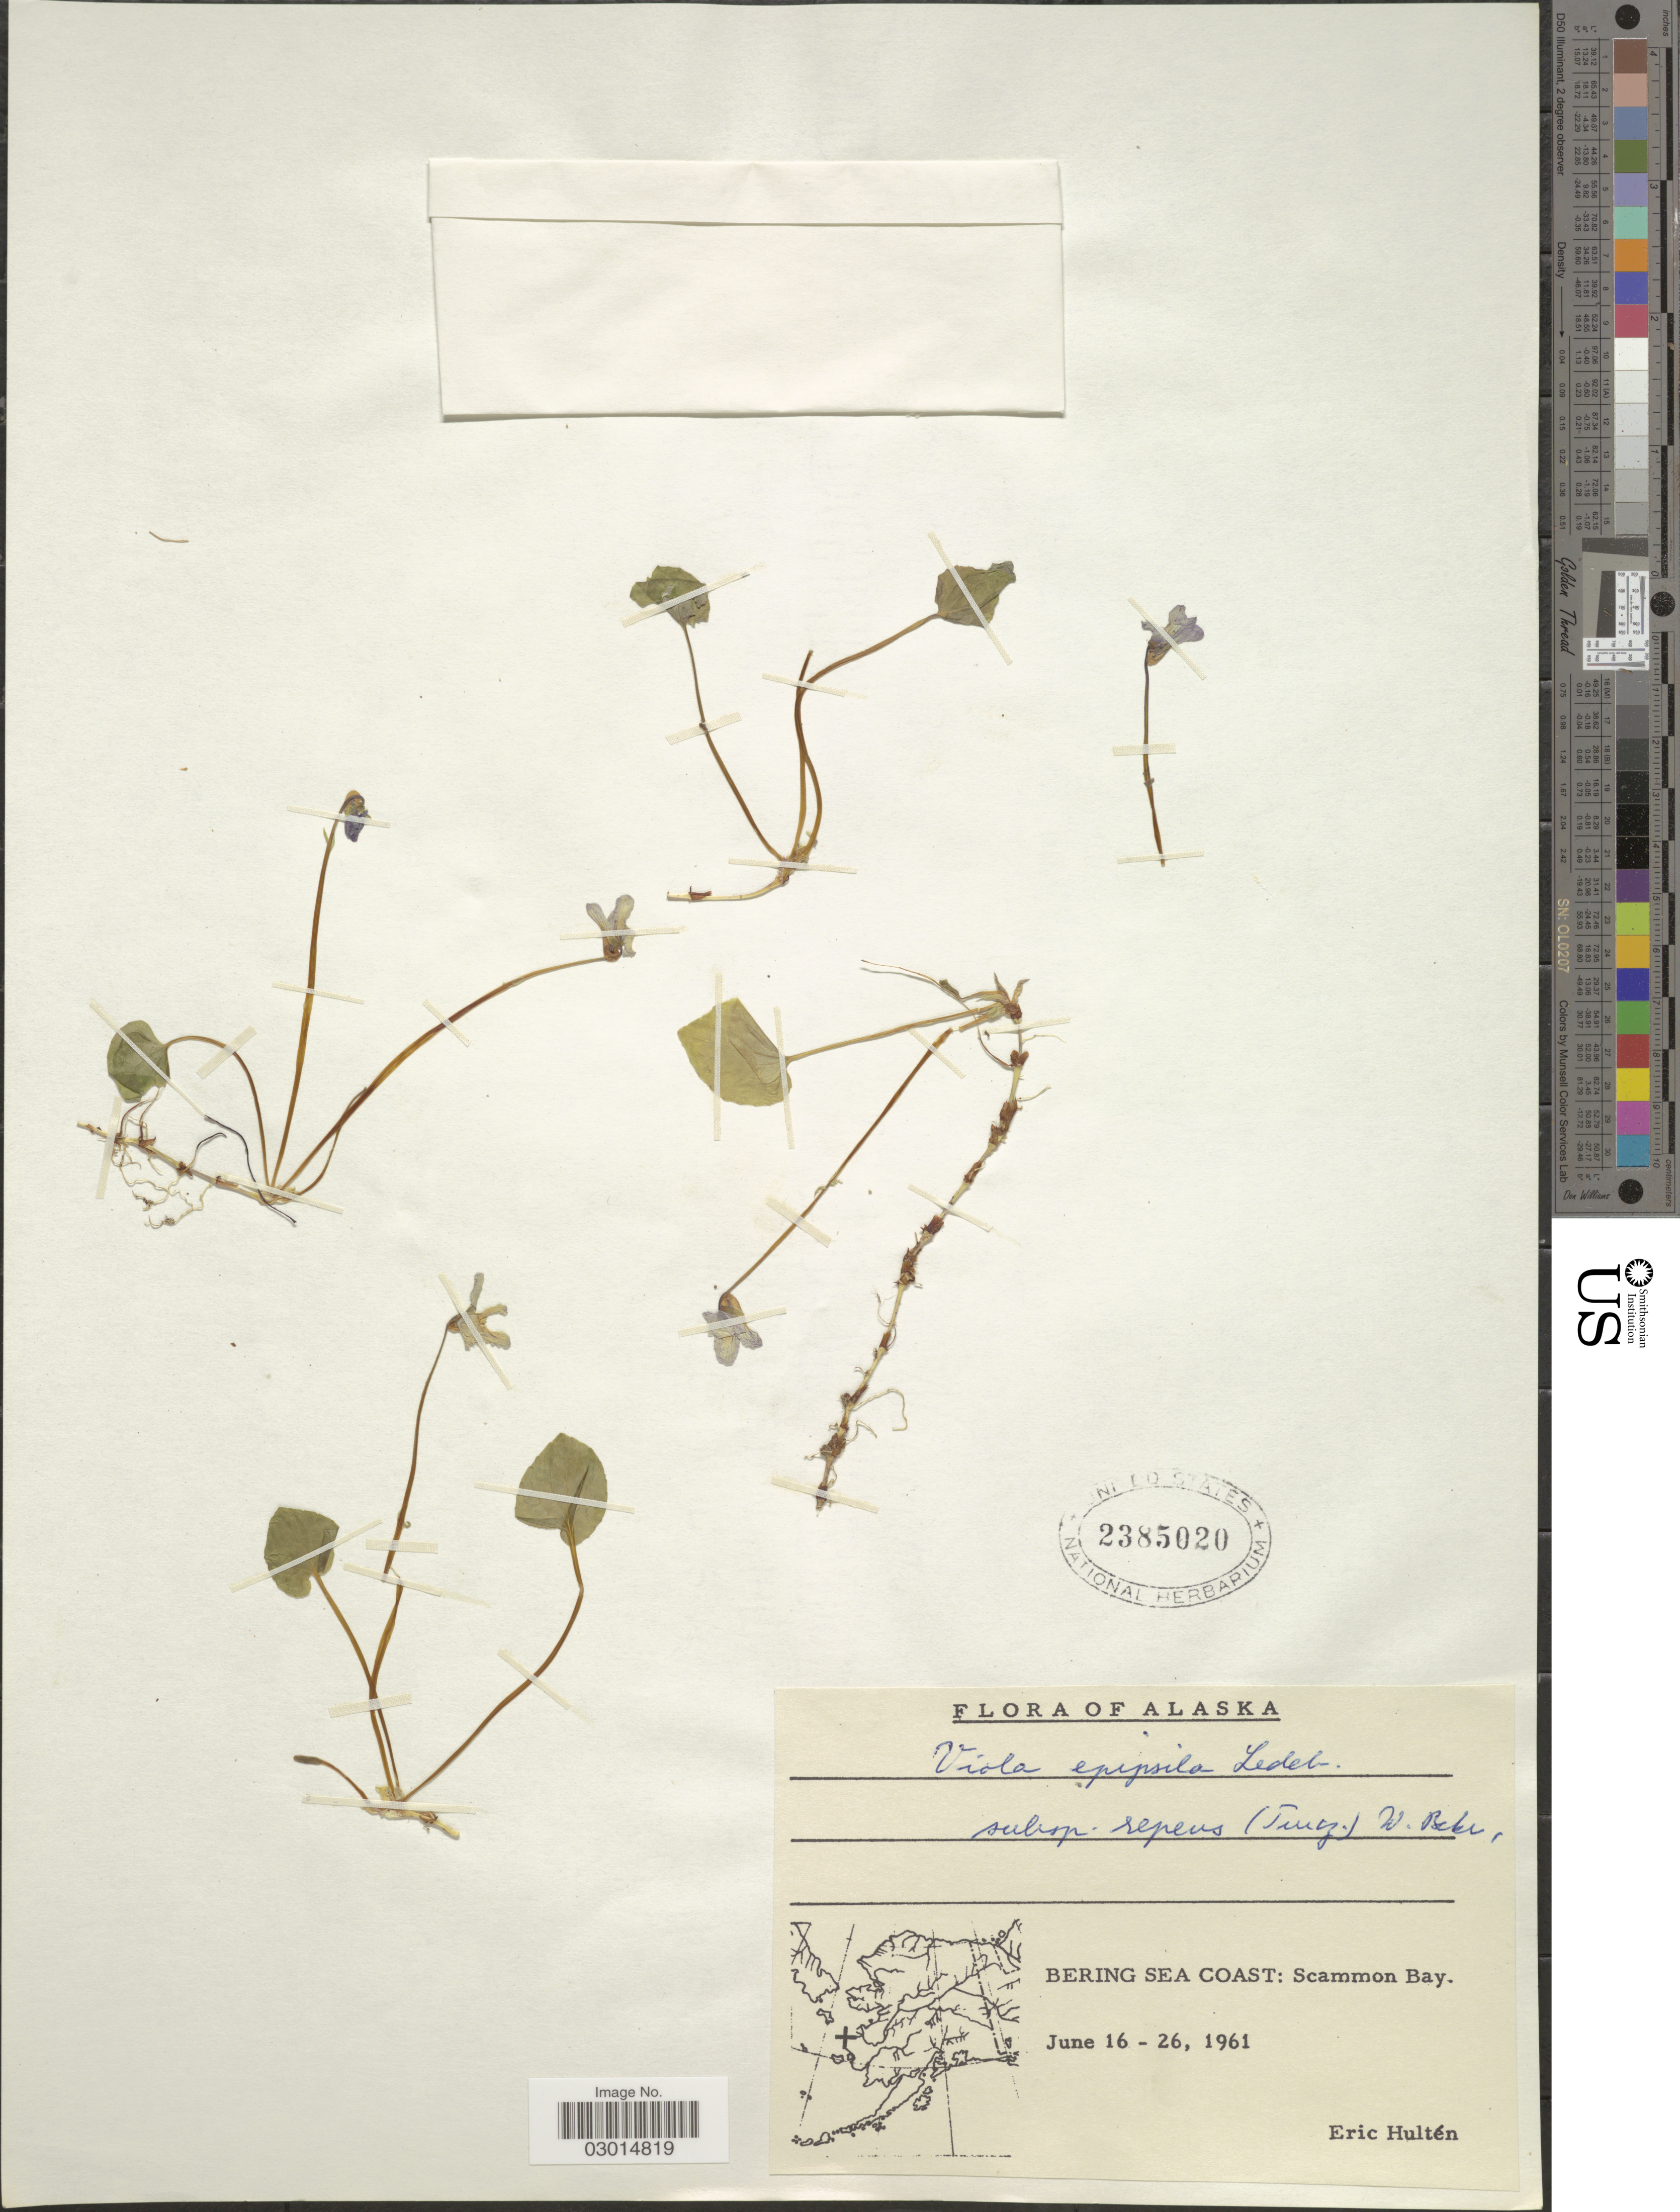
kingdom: Plantae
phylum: Tracheophyta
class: Magnoliopsida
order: Malpighiales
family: Violaceae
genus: Viola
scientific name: Viola epipsila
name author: Ledeb.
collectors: E. G. Hultén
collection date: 1961-06-16/1961-10-26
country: United States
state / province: Alaska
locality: Bering Sea Coast: Scammon Bay.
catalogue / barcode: US 2385020